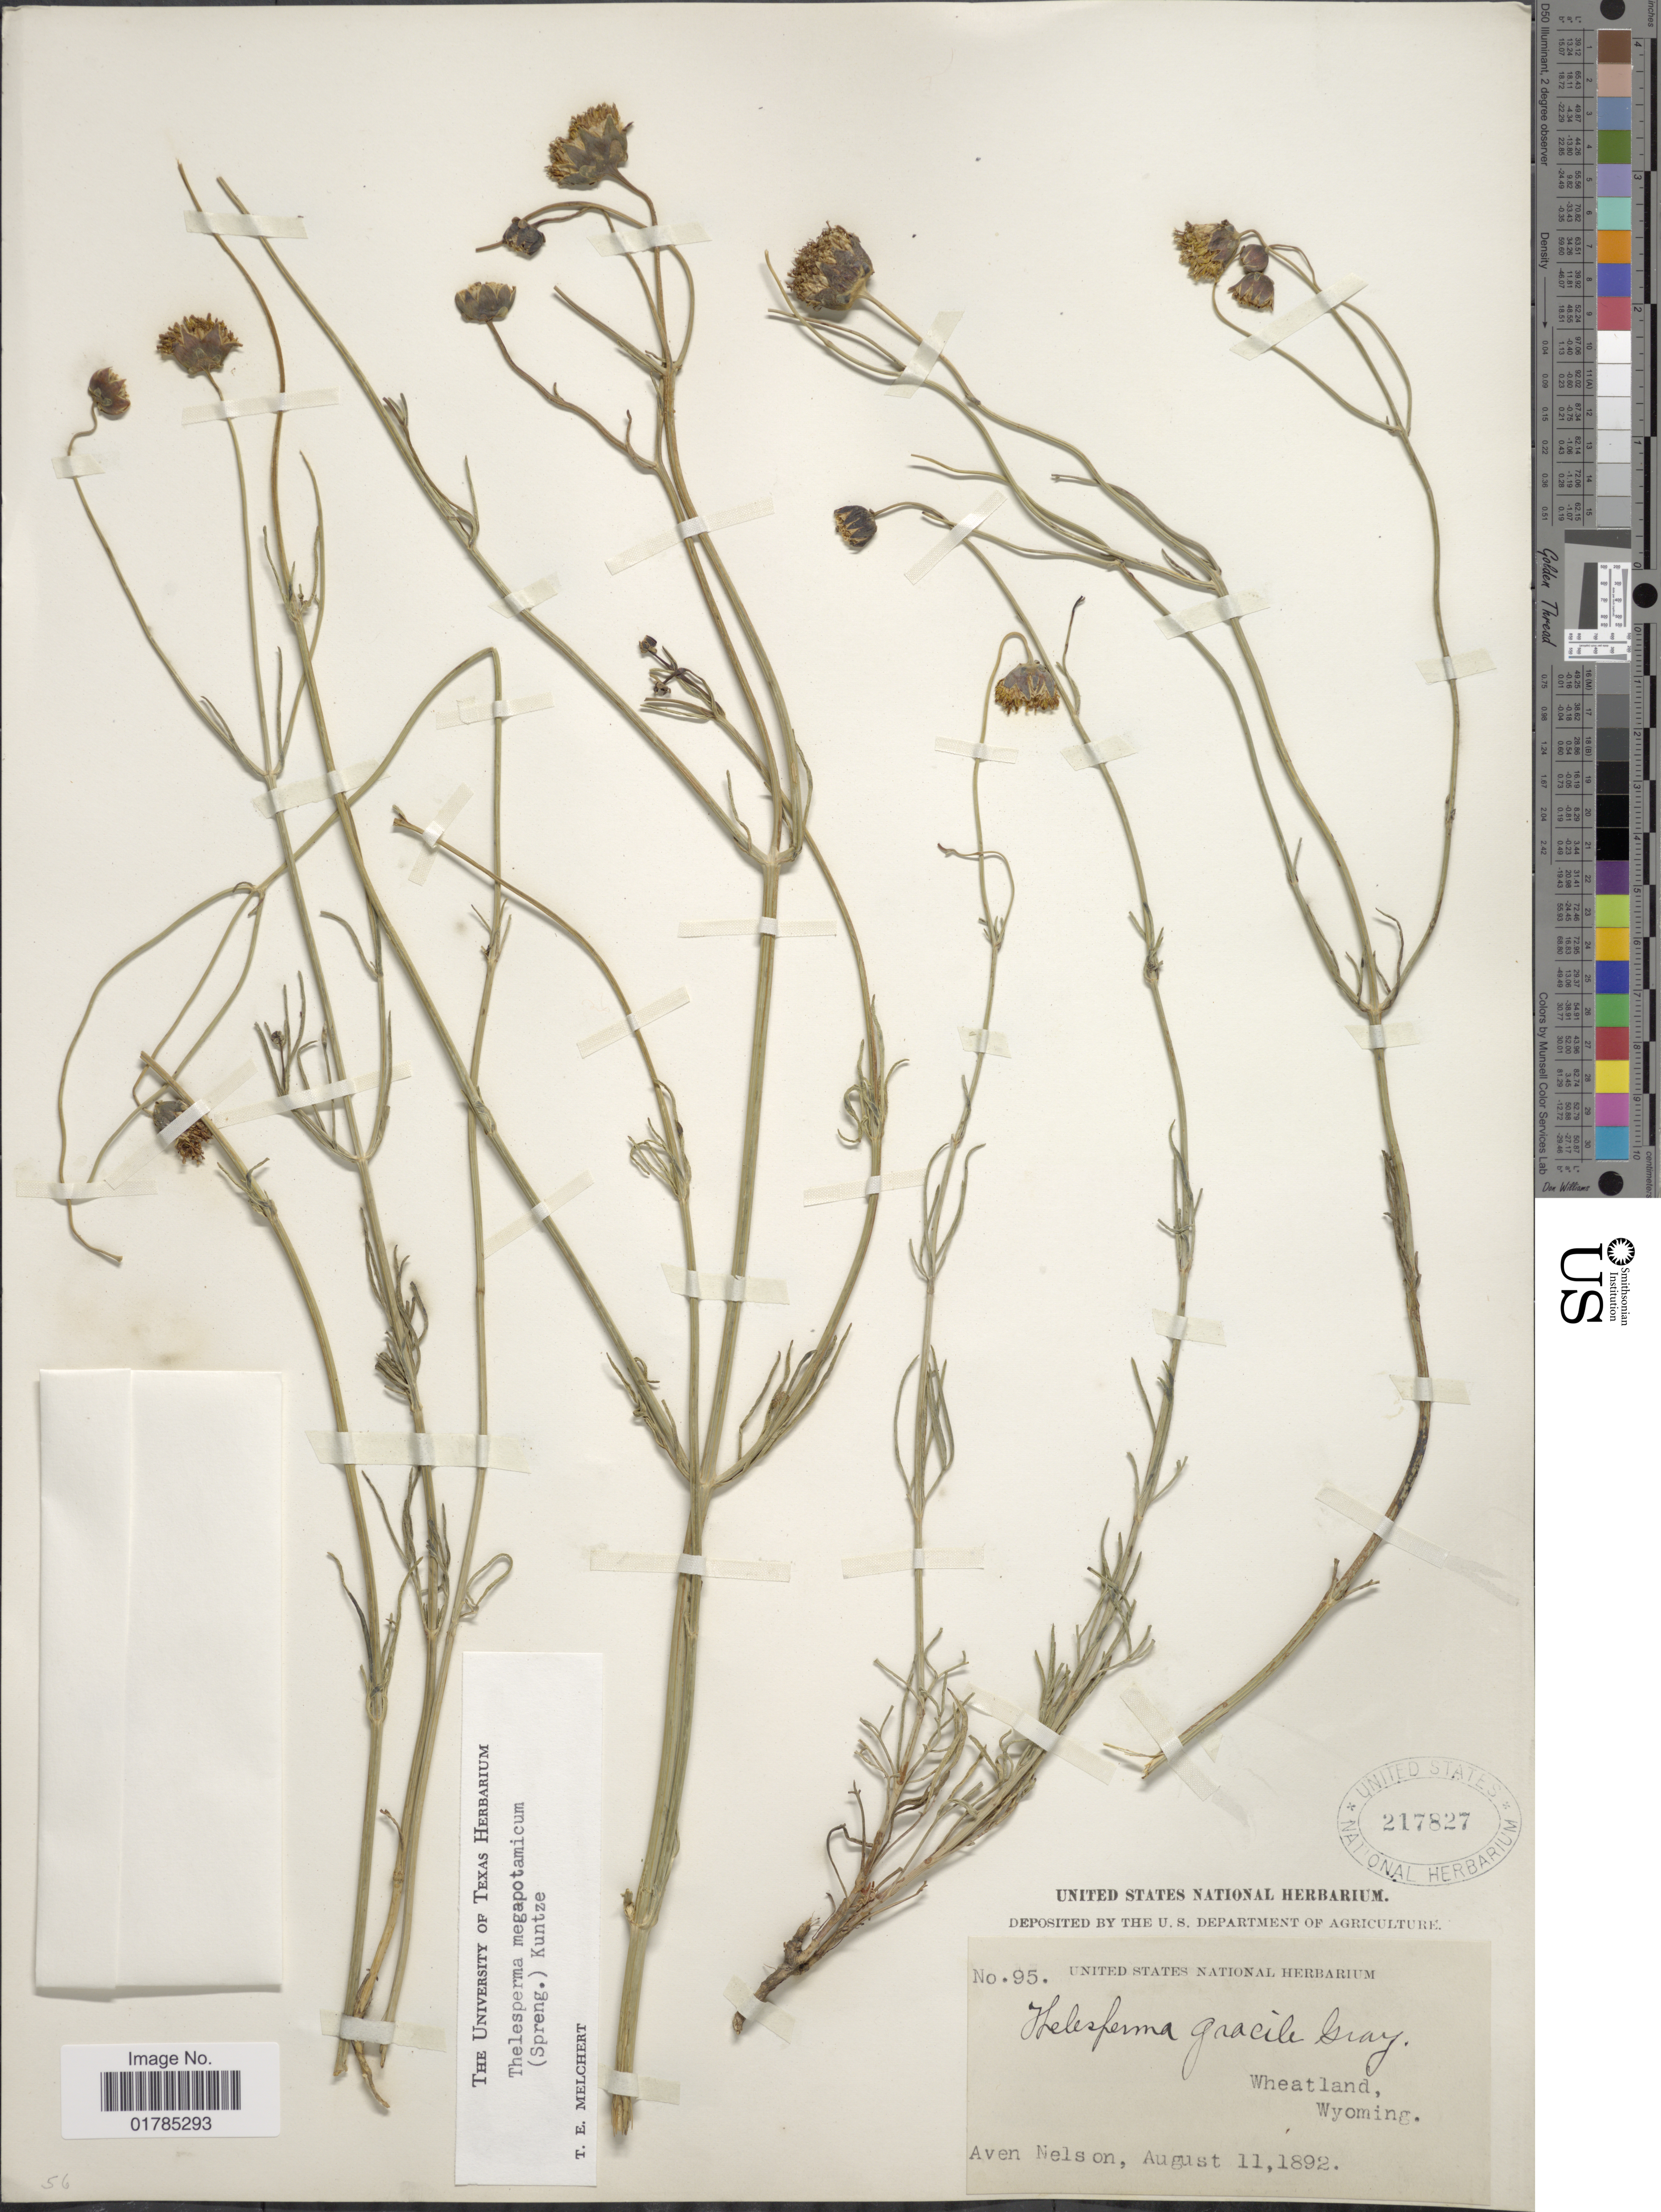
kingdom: Plantae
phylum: Tracheophyta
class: Magnoliopsida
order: Asterales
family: Asteraceae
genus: Thelesperma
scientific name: Thelesperma megapotamicum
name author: (Spreng.) Herter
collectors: A. Nelson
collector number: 95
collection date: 1892-08-11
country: United States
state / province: Wyoming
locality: Wheatland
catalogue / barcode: US 217827